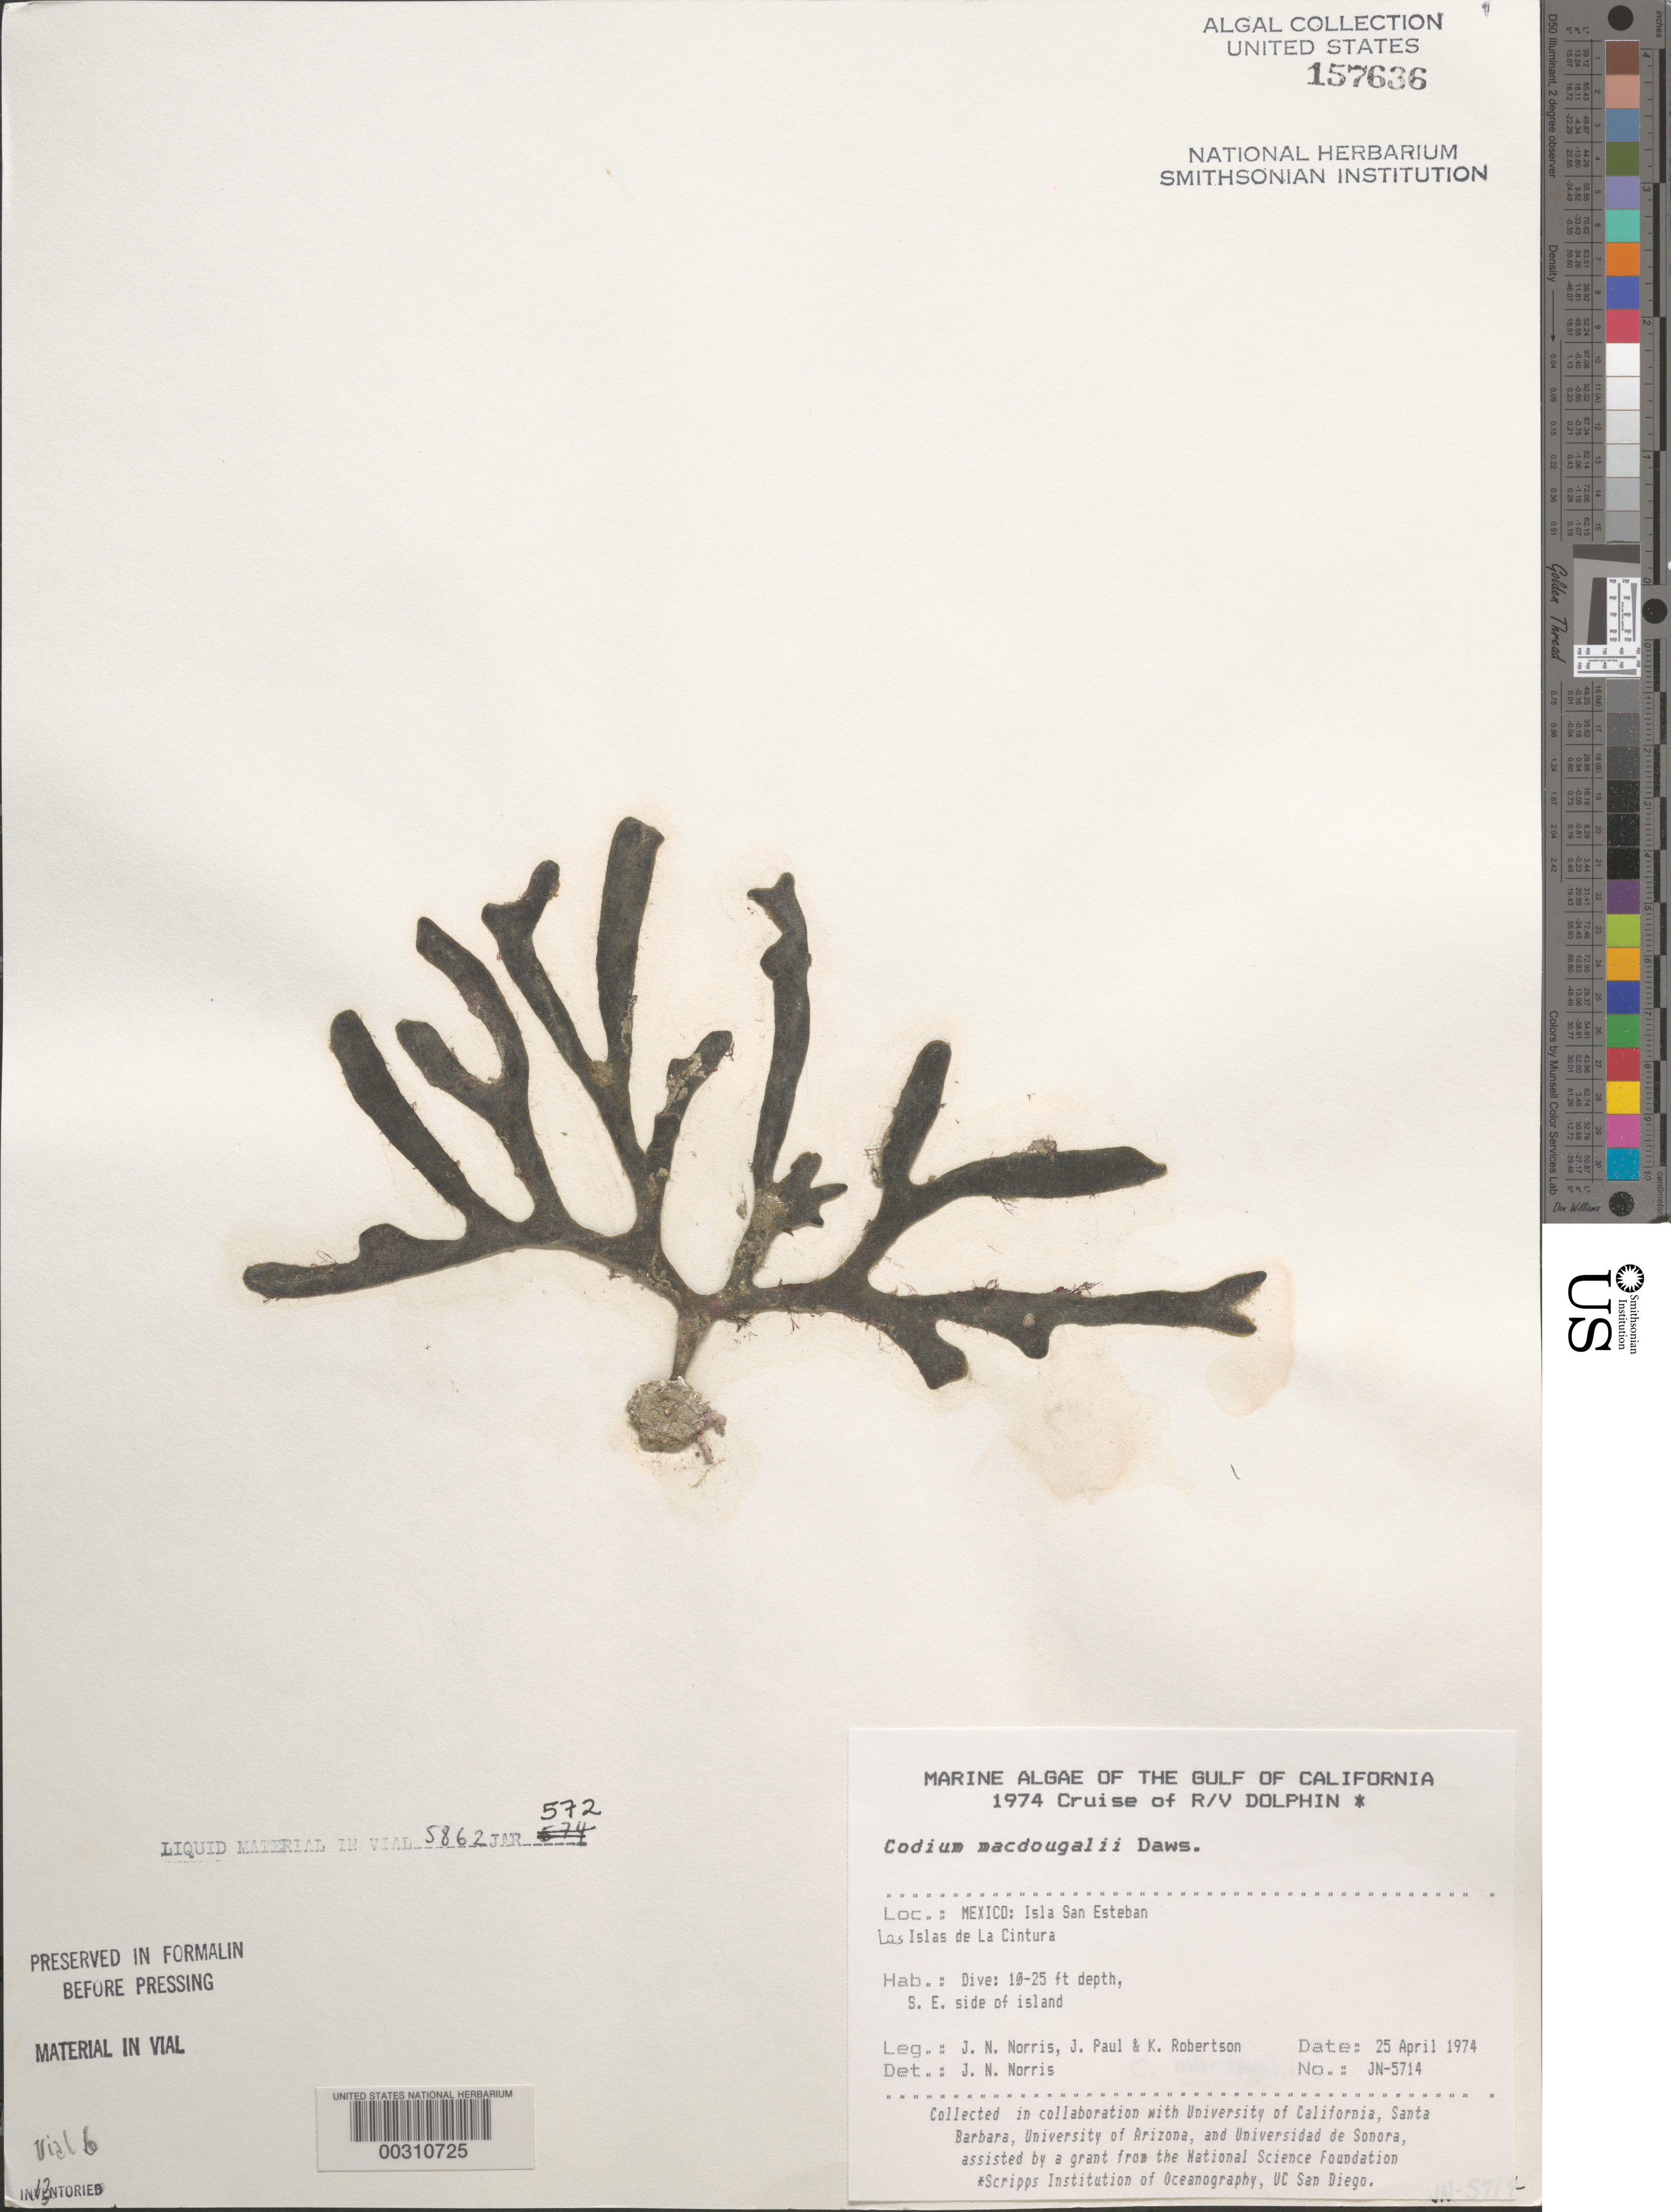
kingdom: Plantae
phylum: Chlorophyta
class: Ulvophyceae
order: Bryopsidales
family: Codiaceae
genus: Codium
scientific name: Codium brandegeei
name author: Setch. & N.L. Gardner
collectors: J. N. Norris, J. Paul & K. Robertson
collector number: JN-5714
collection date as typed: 25 Apr 1974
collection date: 1974-04-25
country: Mexico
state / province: Baja California Norte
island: Isla San Esteban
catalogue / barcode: US 157636